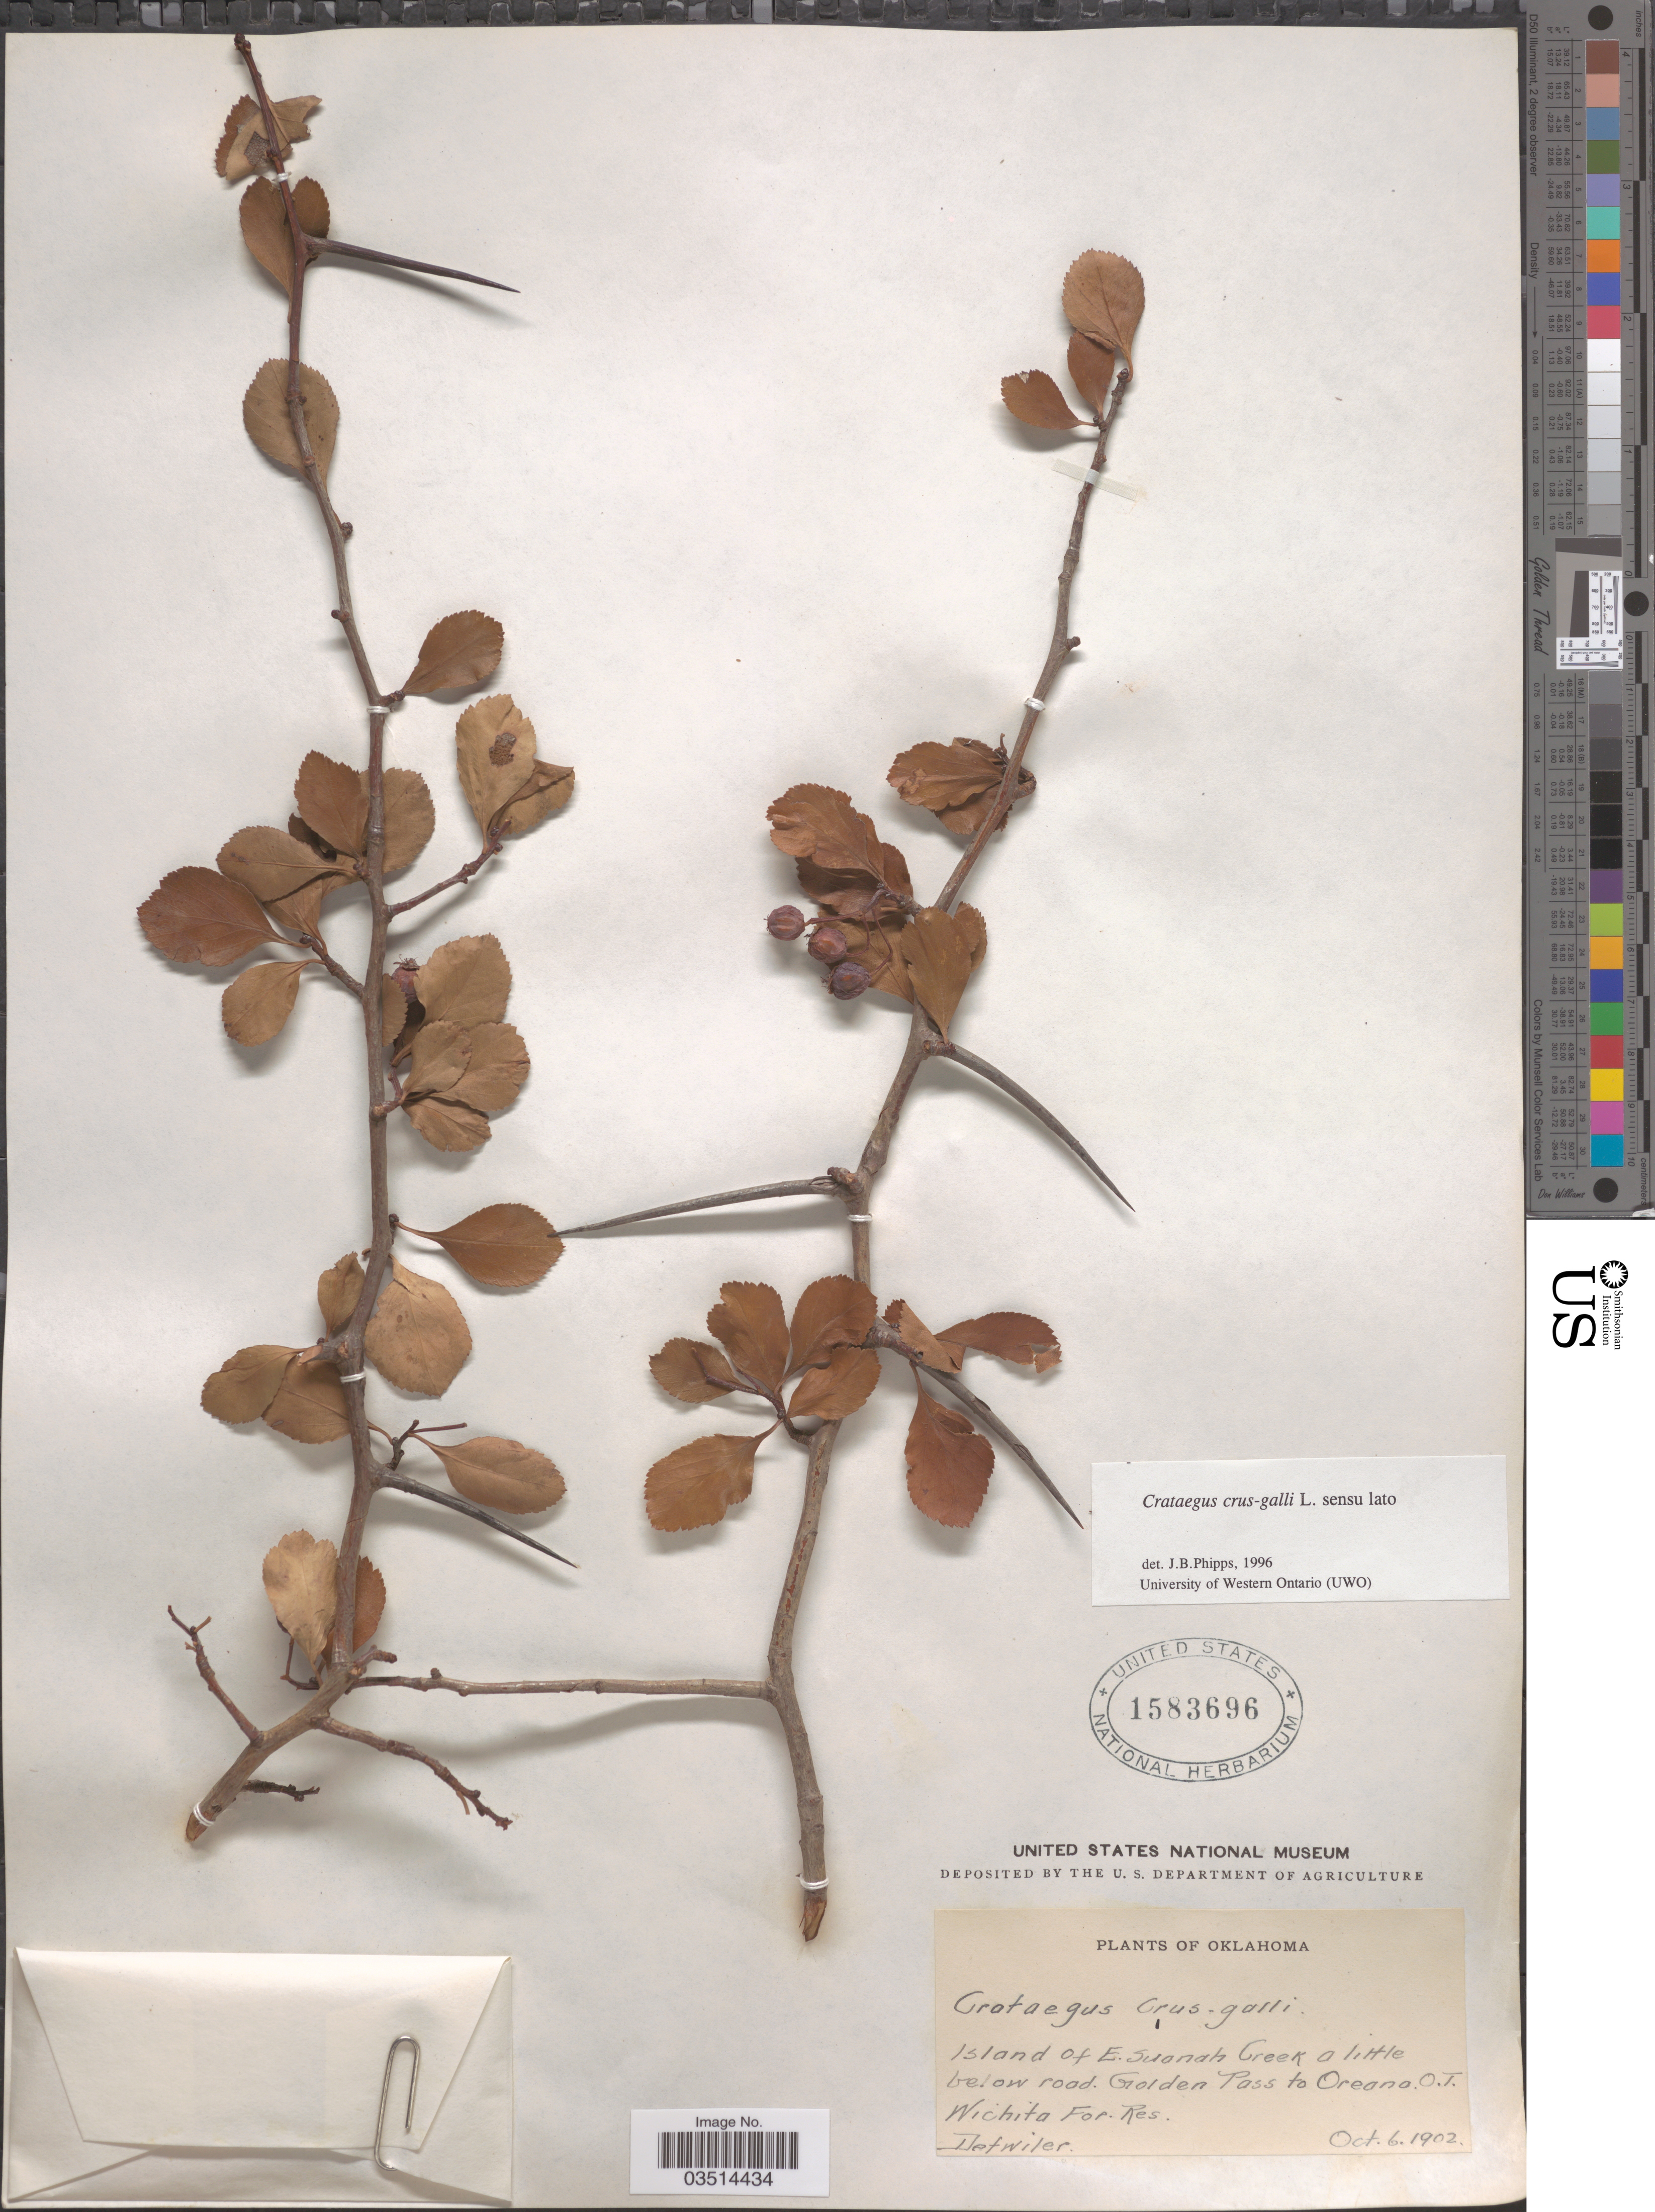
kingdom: Plantae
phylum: Tracheophyta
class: Magnoliopsida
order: Rosales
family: Rosaceae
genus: Crataegus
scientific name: Crataegus crus-galli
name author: L.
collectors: -. Detwiler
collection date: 1902-10-06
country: United States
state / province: Oklahoma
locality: Island of E. Suanah [interpreted] Creek a little below road. Golden Pass to Oreana. O.T. Wichita For. Res.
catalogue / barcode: US 1583696